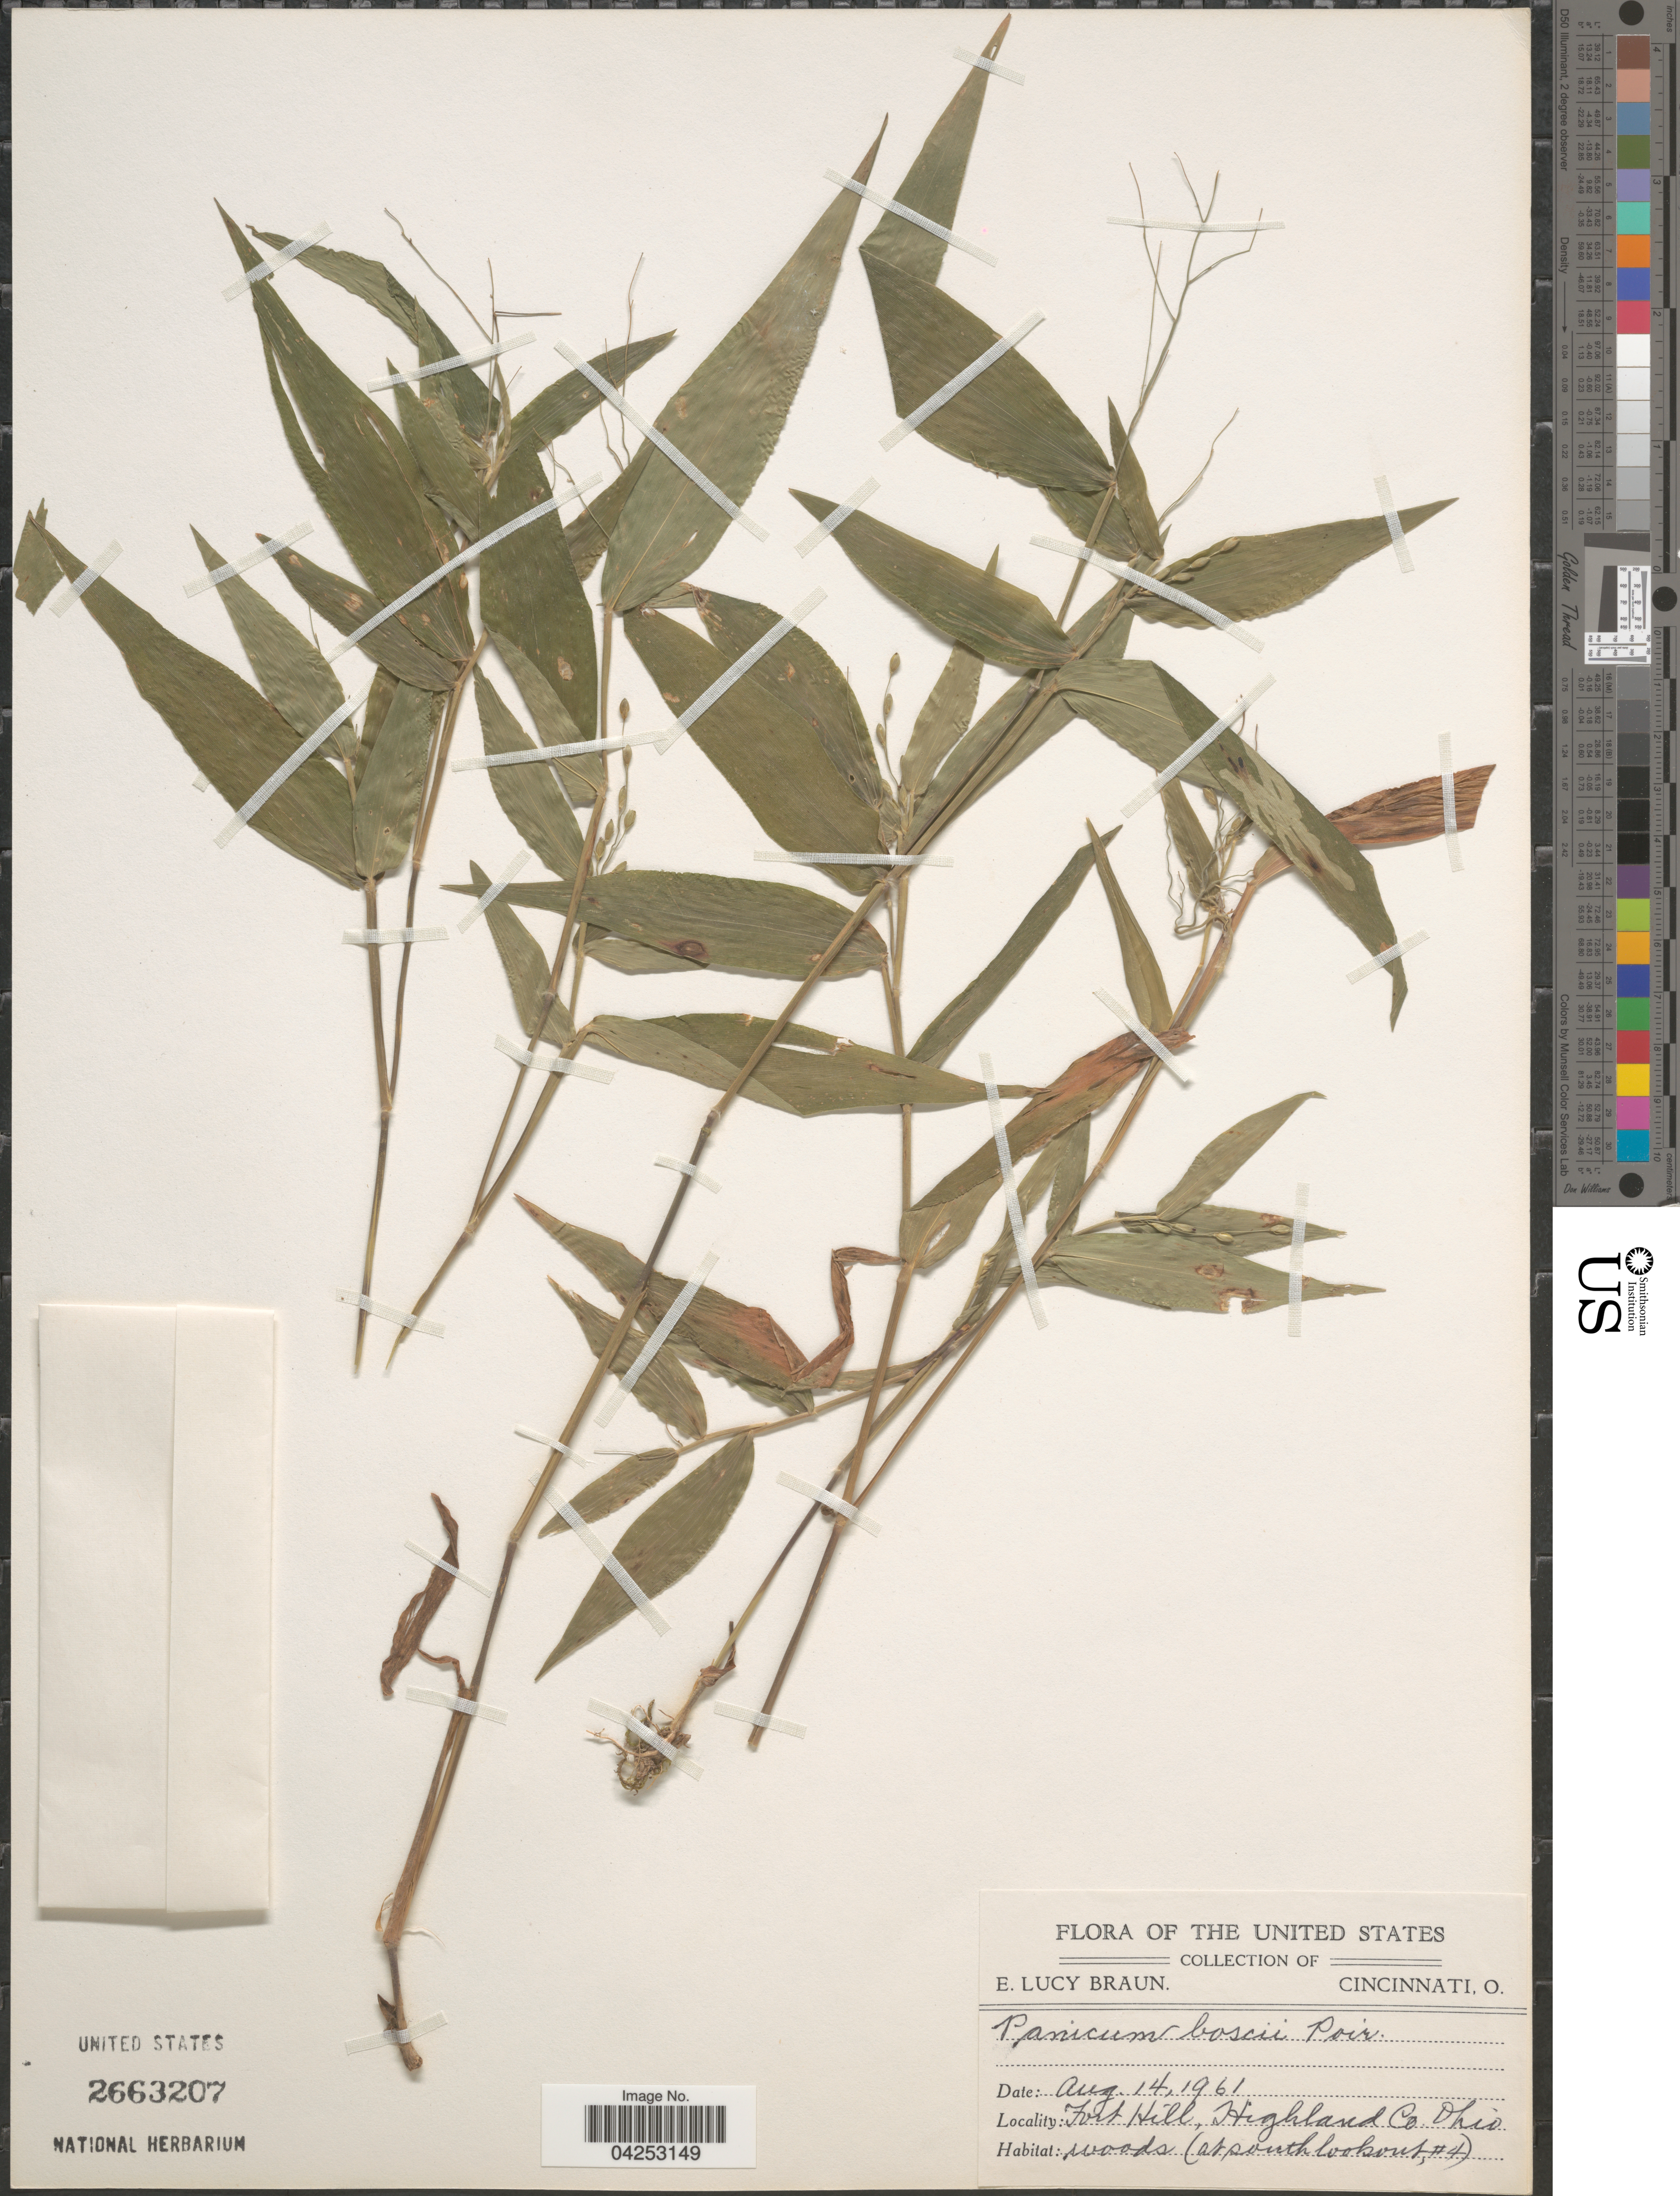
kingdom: Plantae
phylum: Tracheophyta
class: Liliopsida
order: Poales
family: Poaceae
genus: Dichanthelium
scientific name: Dichanthelium boscii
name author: (Poir.) Gould & C.A. Clark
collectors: E. L. Braun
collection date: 1961-08-14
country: United States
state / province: Ohio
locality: Fort Hill, Highland Co. Woods (at south lookout #4).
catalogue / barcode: US 2663207